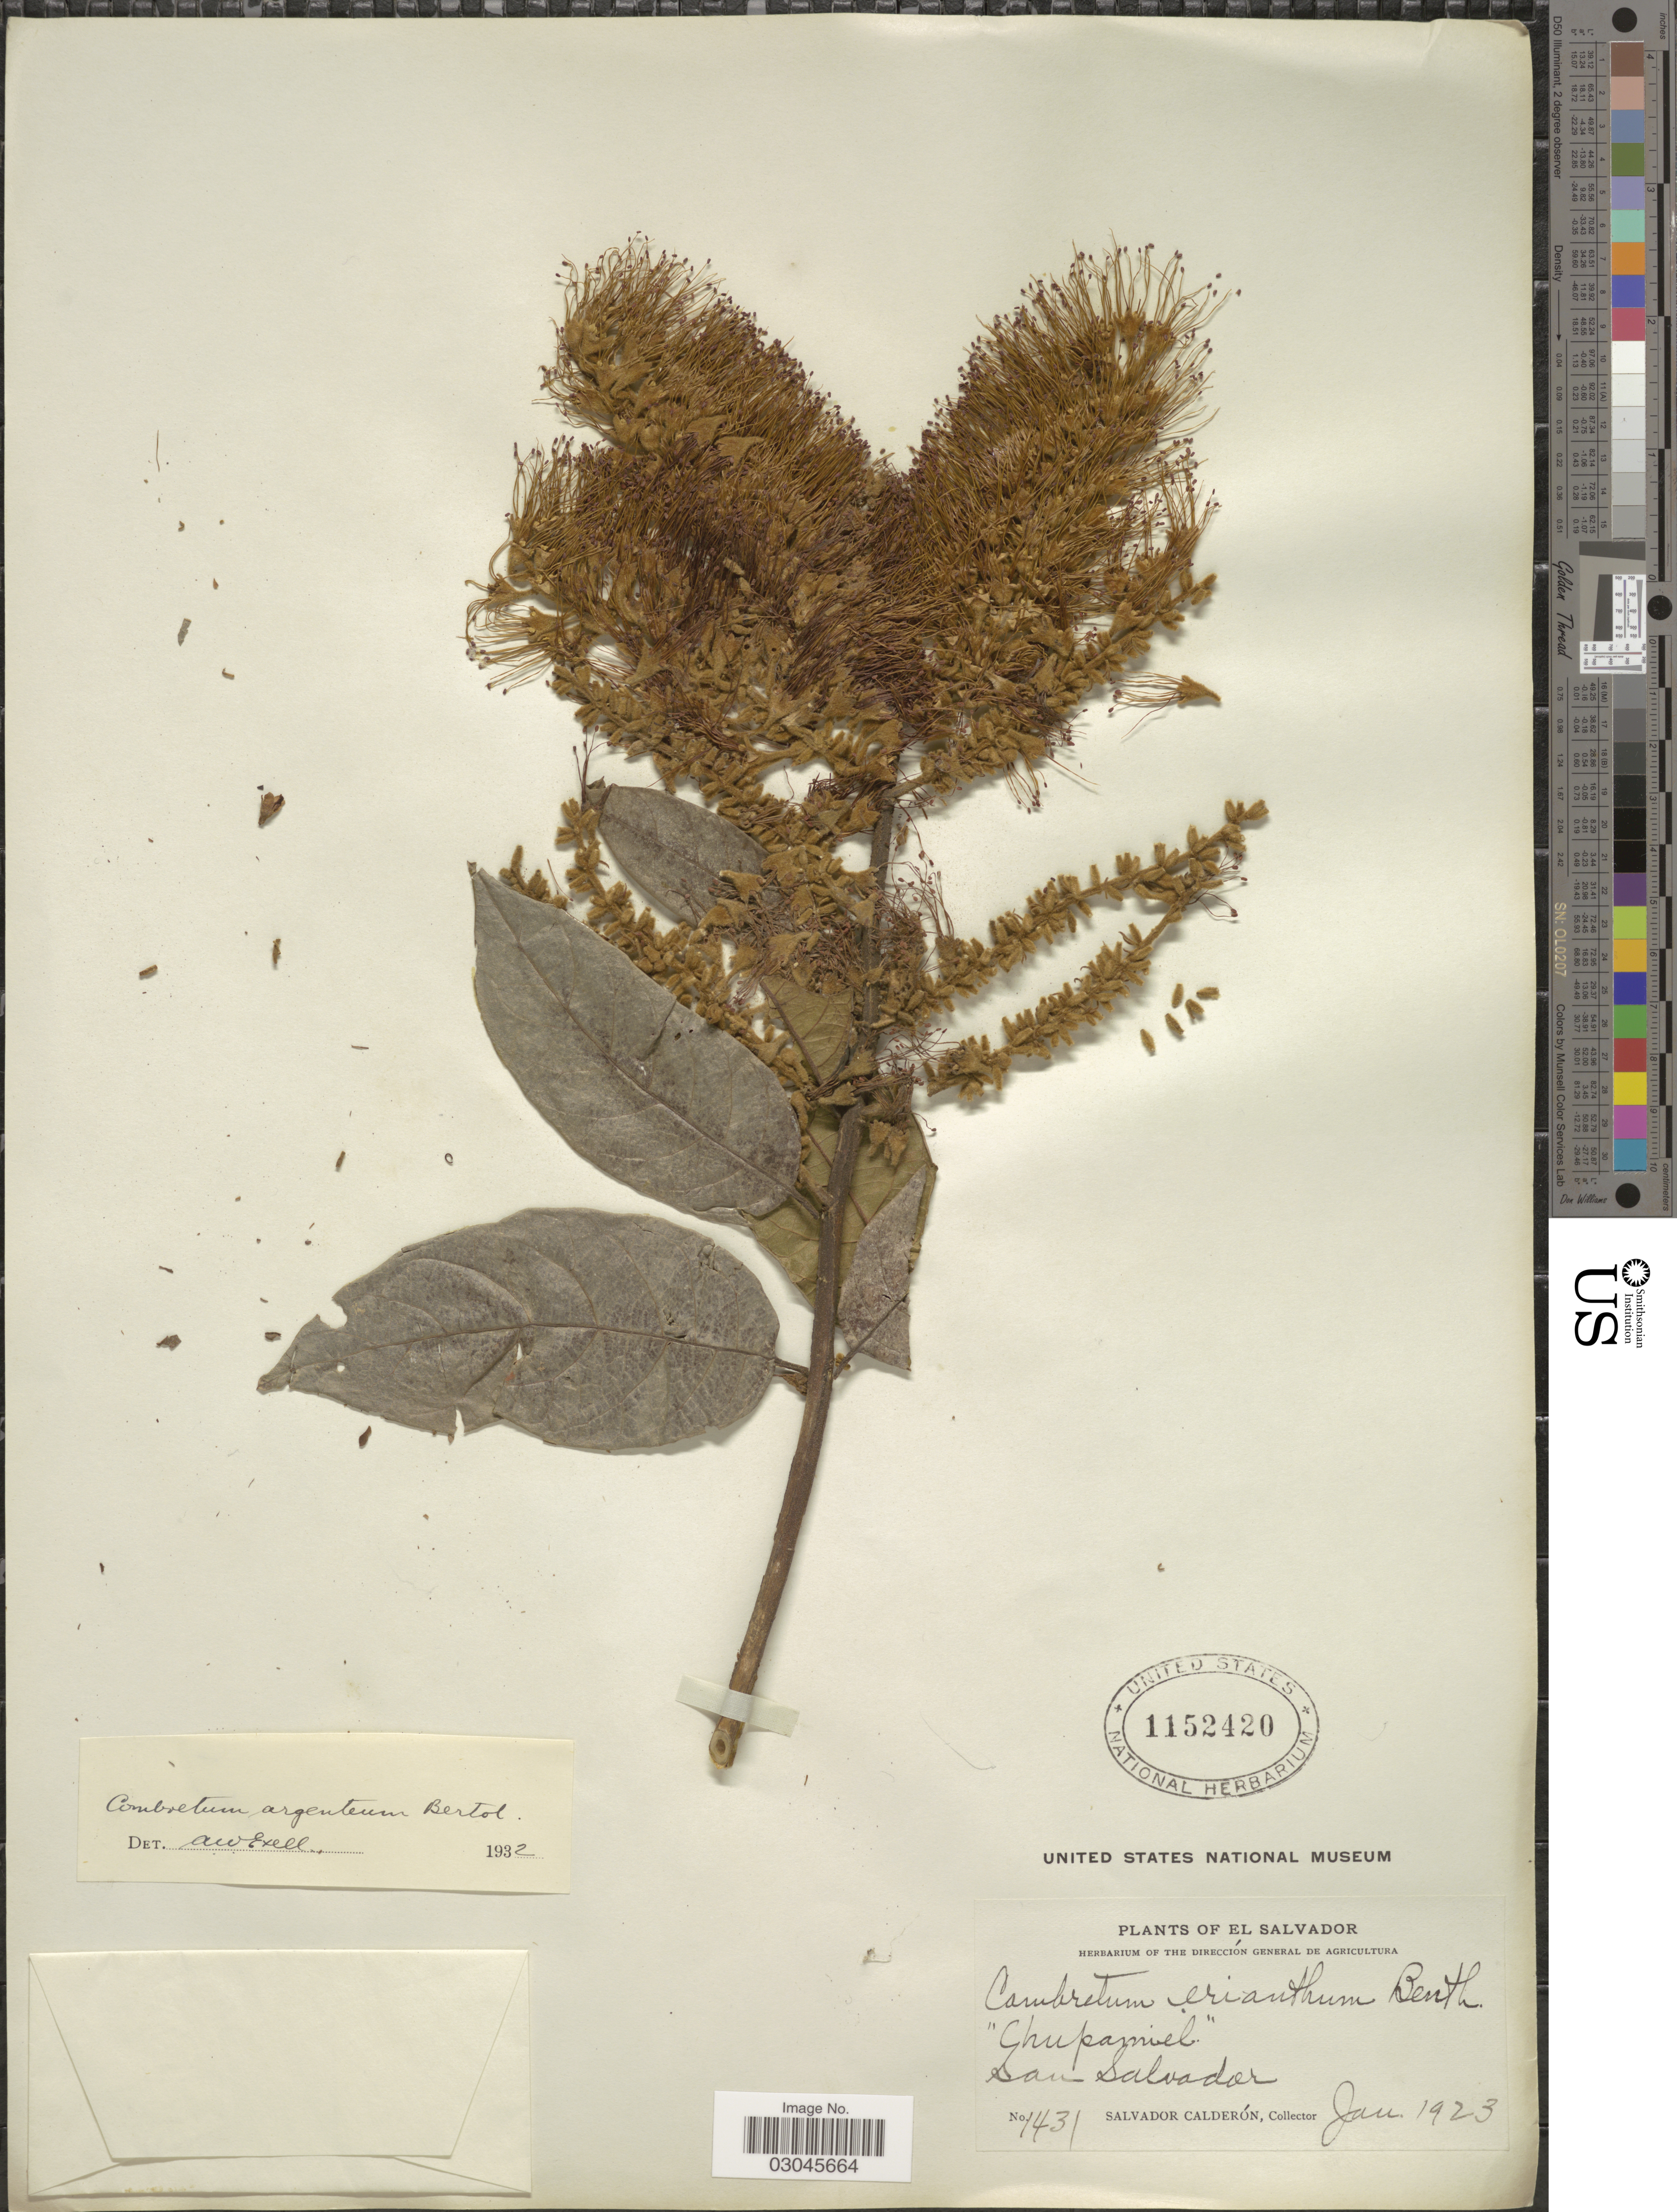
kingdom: Plantae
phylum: Tracheophyta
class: Magnoliopsida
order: Myrtales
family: Combretaceae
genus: Combretum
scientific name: Combretum argenteum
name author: Bertol.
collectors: S. Calderón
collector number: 1431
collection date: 1923-01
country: El Salvador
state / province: San Salvador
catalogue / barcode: US 1152420